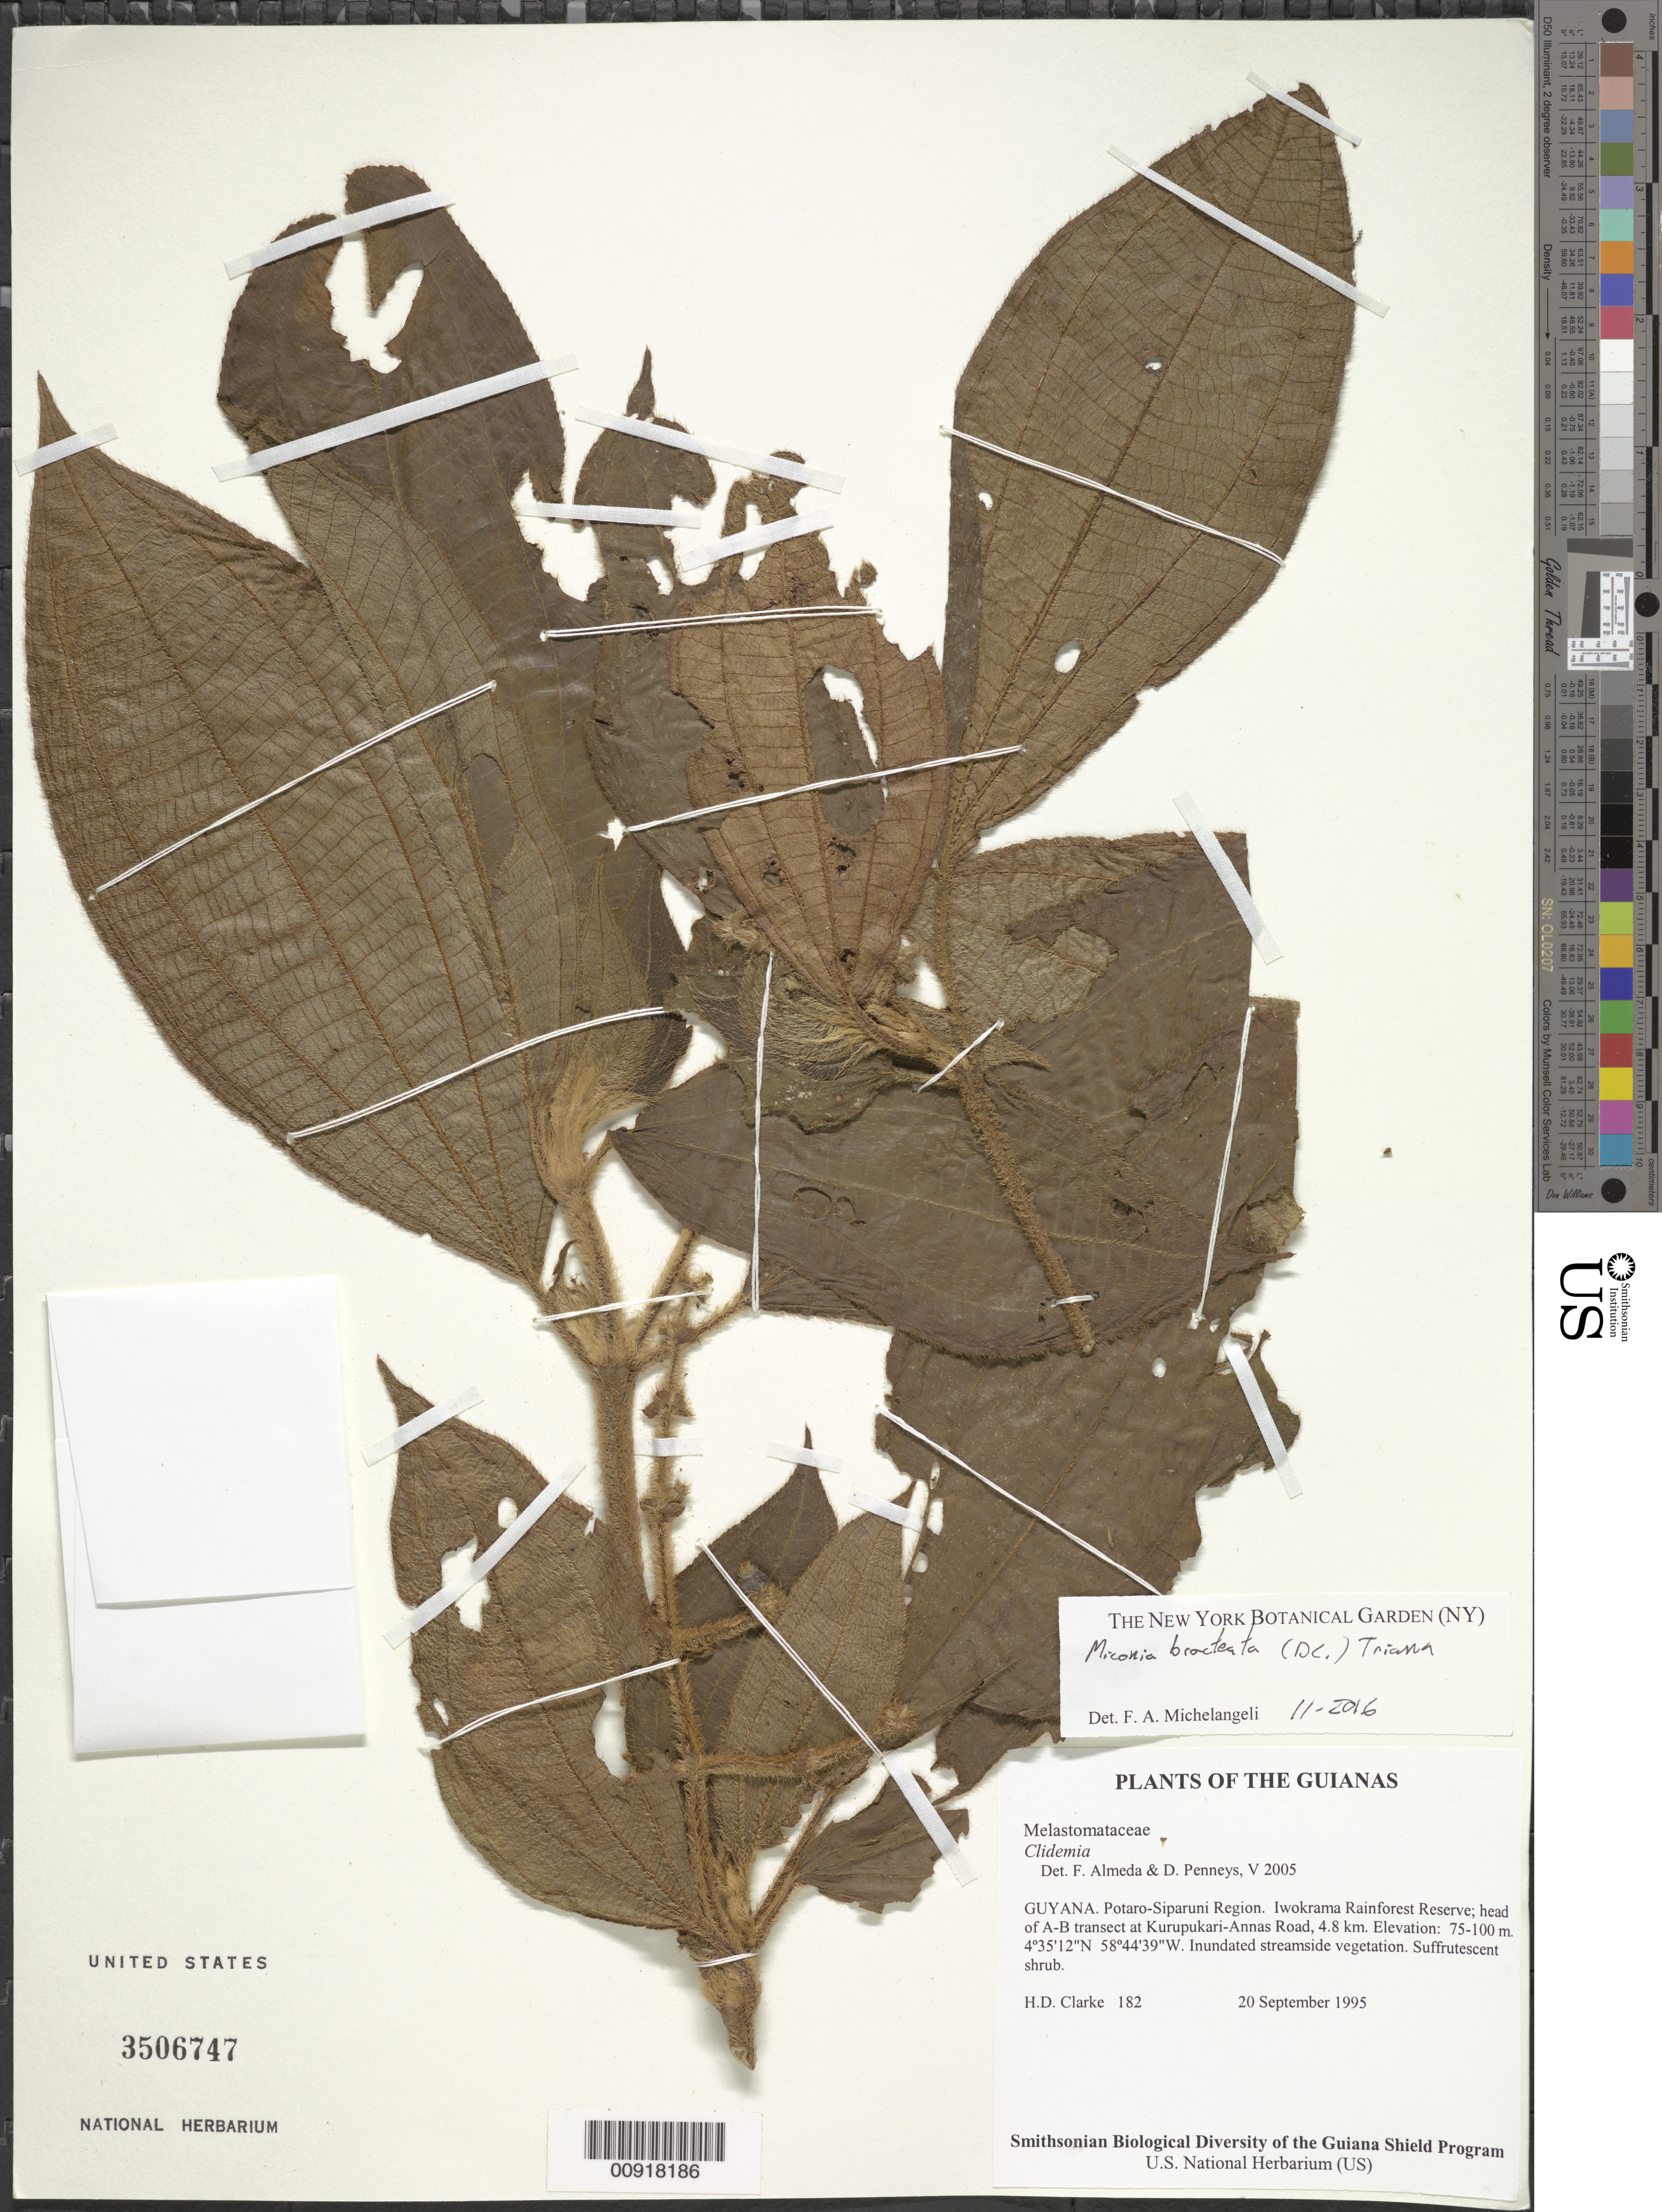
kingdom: Plantae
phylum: Tracheophyta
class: Magnoliopsida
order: Myrtales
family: Melastomataceae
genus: Miconia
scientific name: Miconia bracteata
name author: (DC.) Triana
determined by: Michelangeli, F. A.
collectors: H. D. Clarke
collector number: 182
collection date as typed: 20 September 1995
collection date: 1995-09-20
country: Guyana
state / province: Potaro-Siparuni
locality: Iwokrama Rainforest Reserve; head of A-B transect at Kurupukari-Annas Road, 4.8 km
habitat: Inundated streamside vegetation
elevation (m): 75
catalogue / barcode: US 3506747